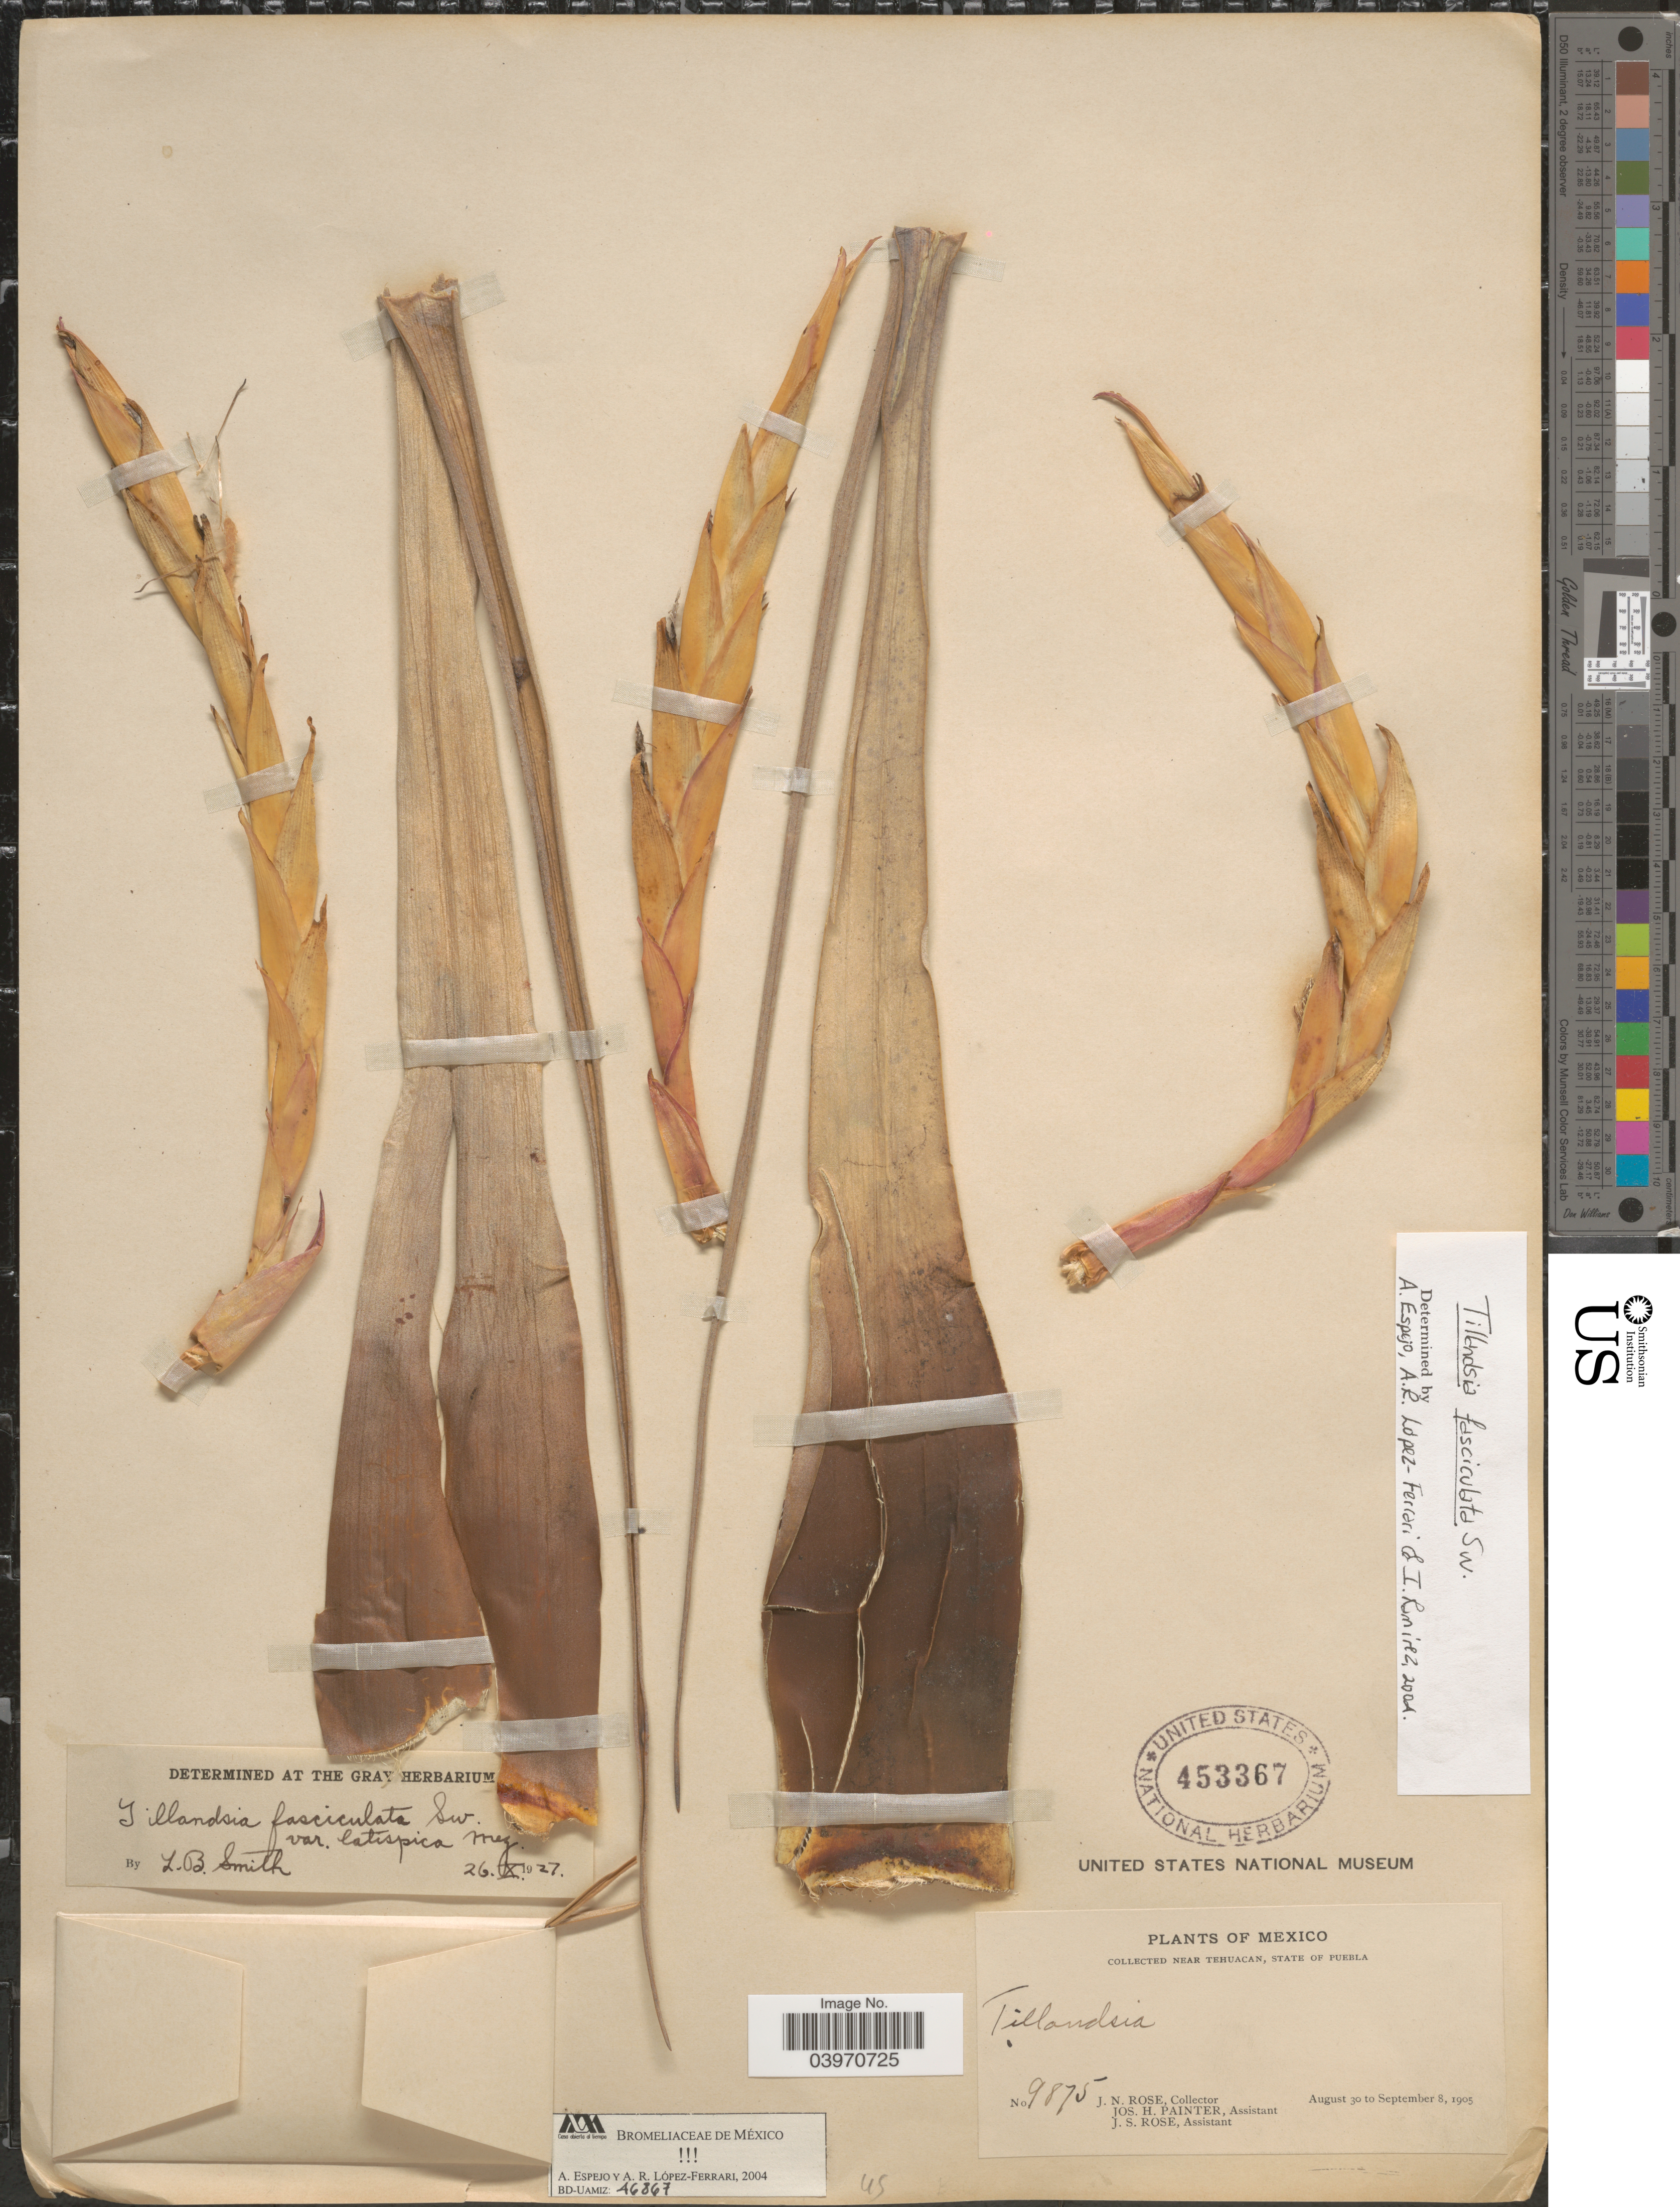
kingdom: Plantae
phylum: Tracheophyta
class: Liliopsida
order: Poales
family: Bromeliaceae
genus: Tillandsia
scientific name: Tillandsia fasciculata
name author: Sw.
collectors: J. N. Rose, J. H. Painter & J. S. Rose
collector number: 9875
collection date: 1905-08-30/1905-09-08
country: Mexico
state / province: Puebla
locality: Near Tehuacan.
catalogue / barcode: US 453367